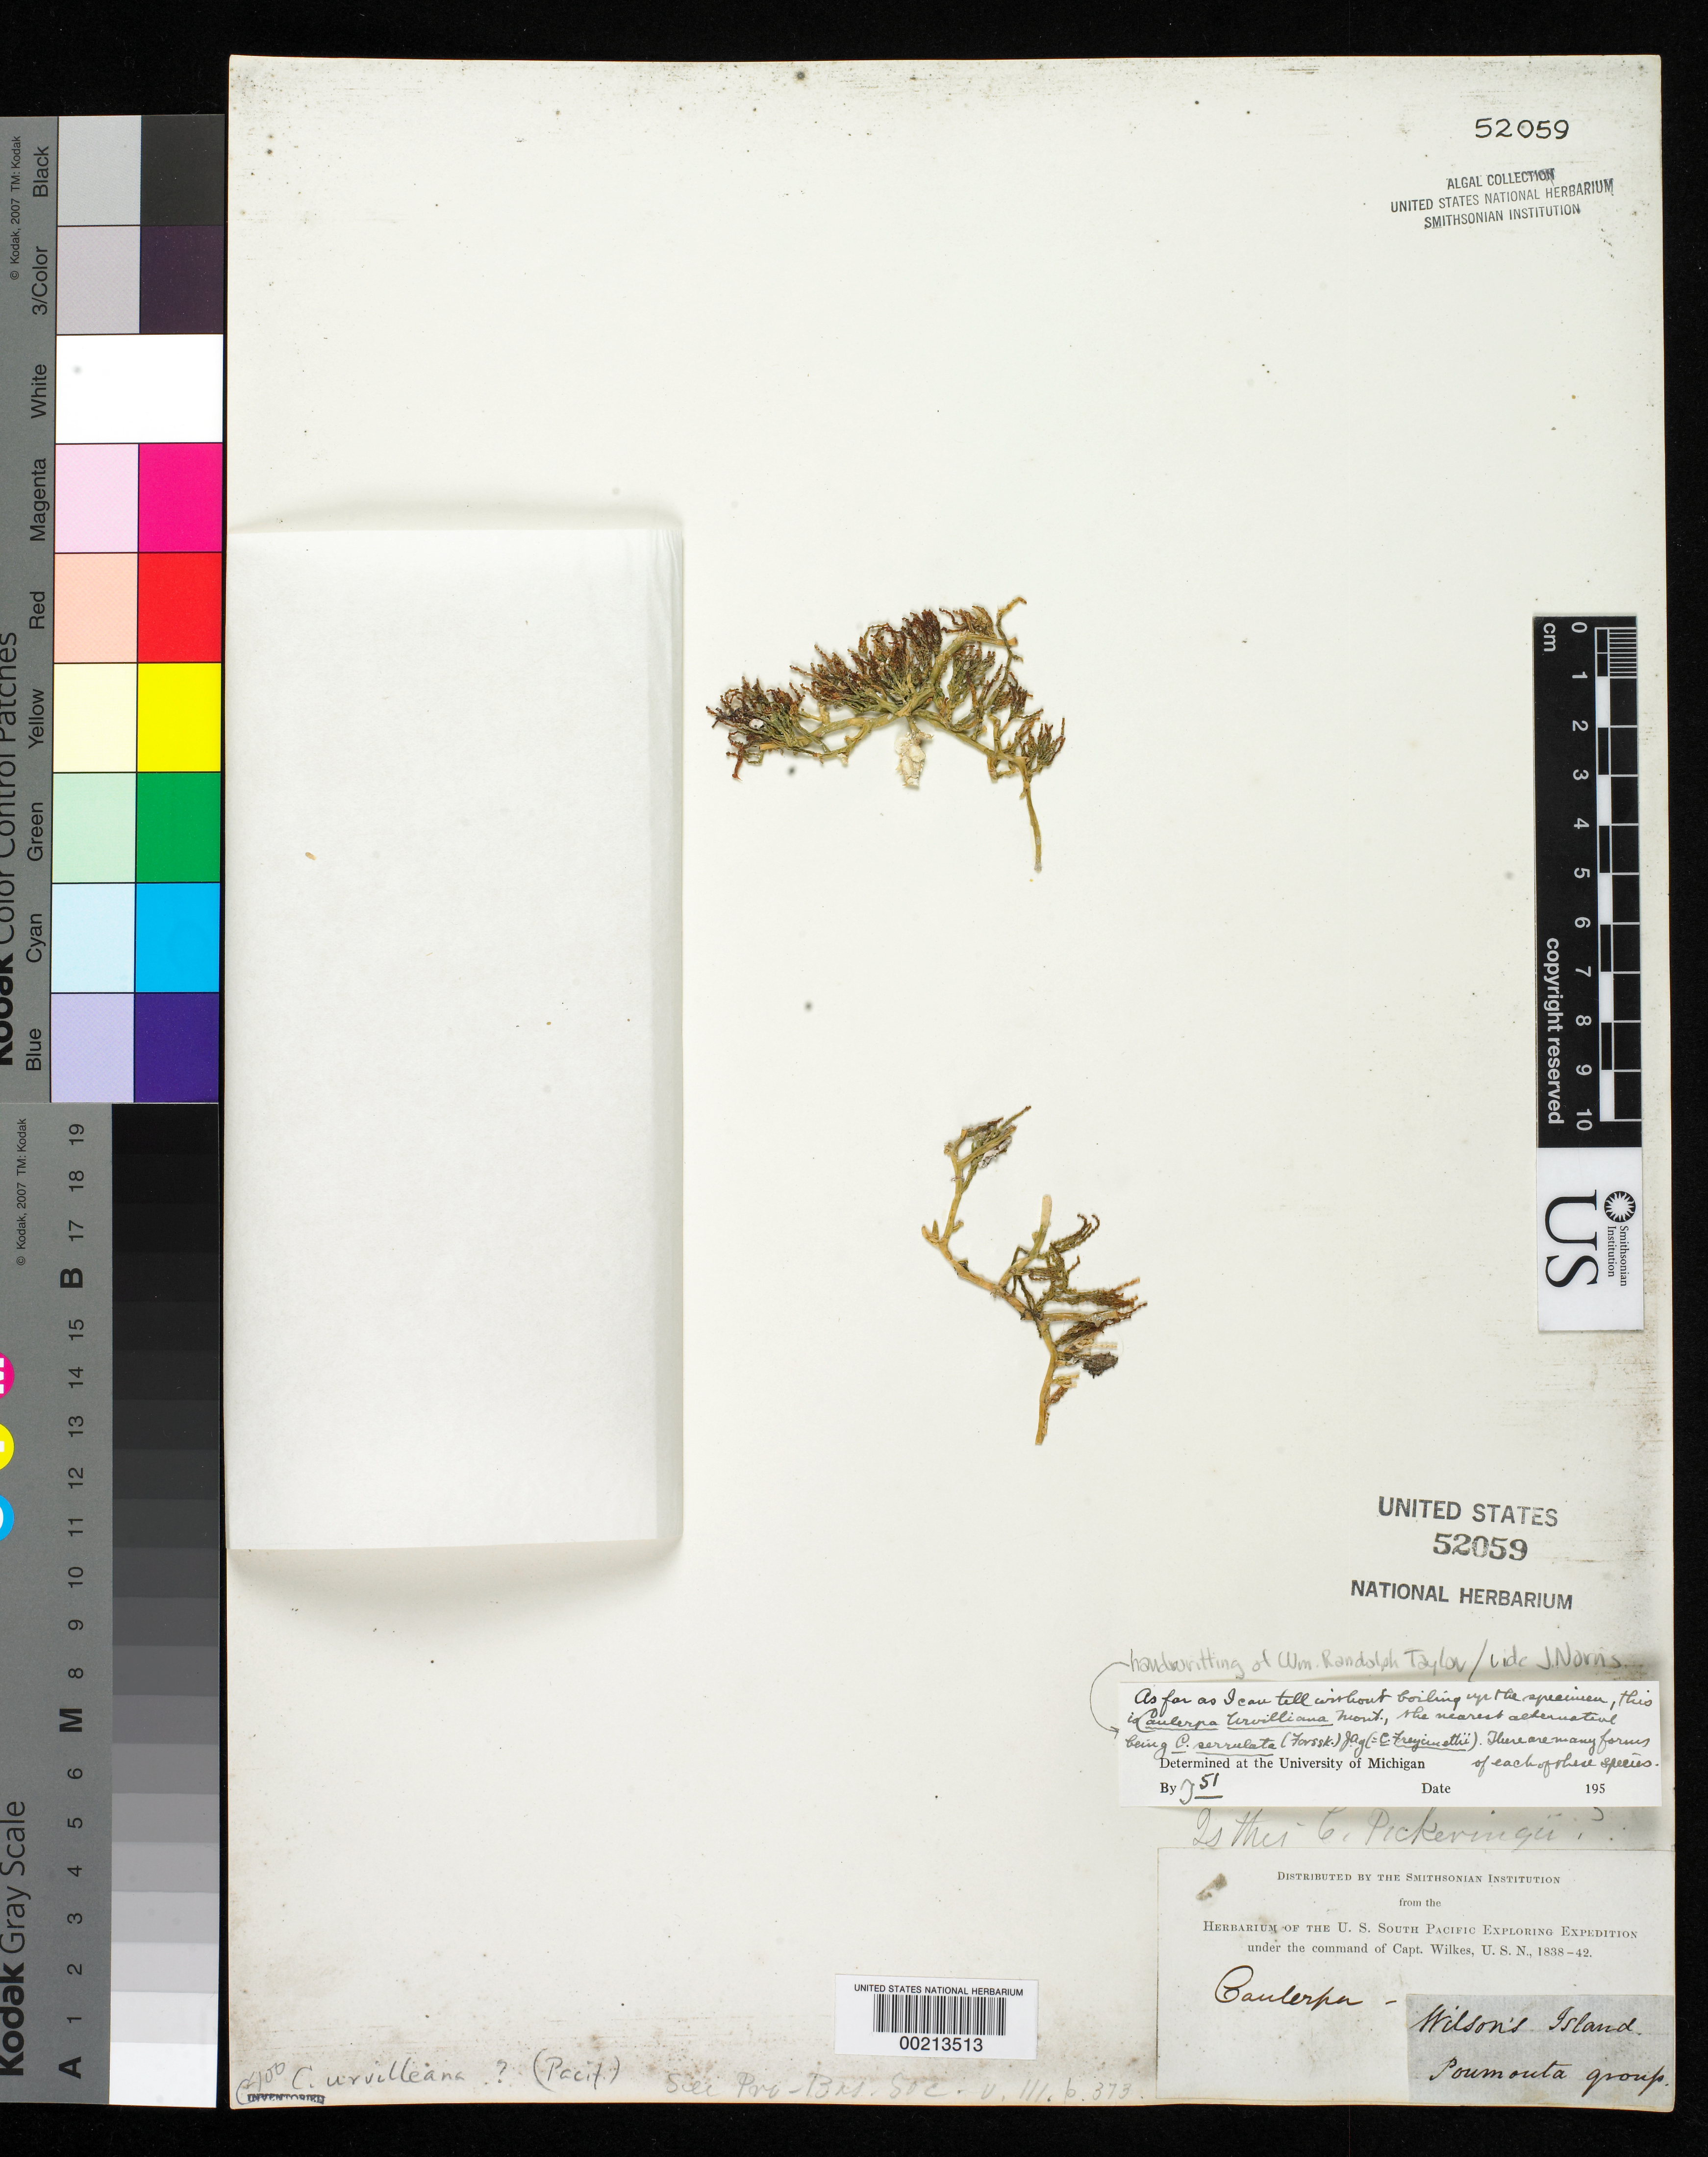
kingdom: Plantae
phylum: Chlorophyta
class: Ulvophyceae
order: Bryopsidales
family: Caulerpaceae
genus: Caulerpa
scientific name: Caulerpa urvilleana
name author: Mont.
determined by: Taylor, William R.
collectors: W. D. Brackenridge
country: French Polynesia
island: Manihi Atoll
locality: Manihi (= Wilson's Island)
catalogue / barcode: US 52059